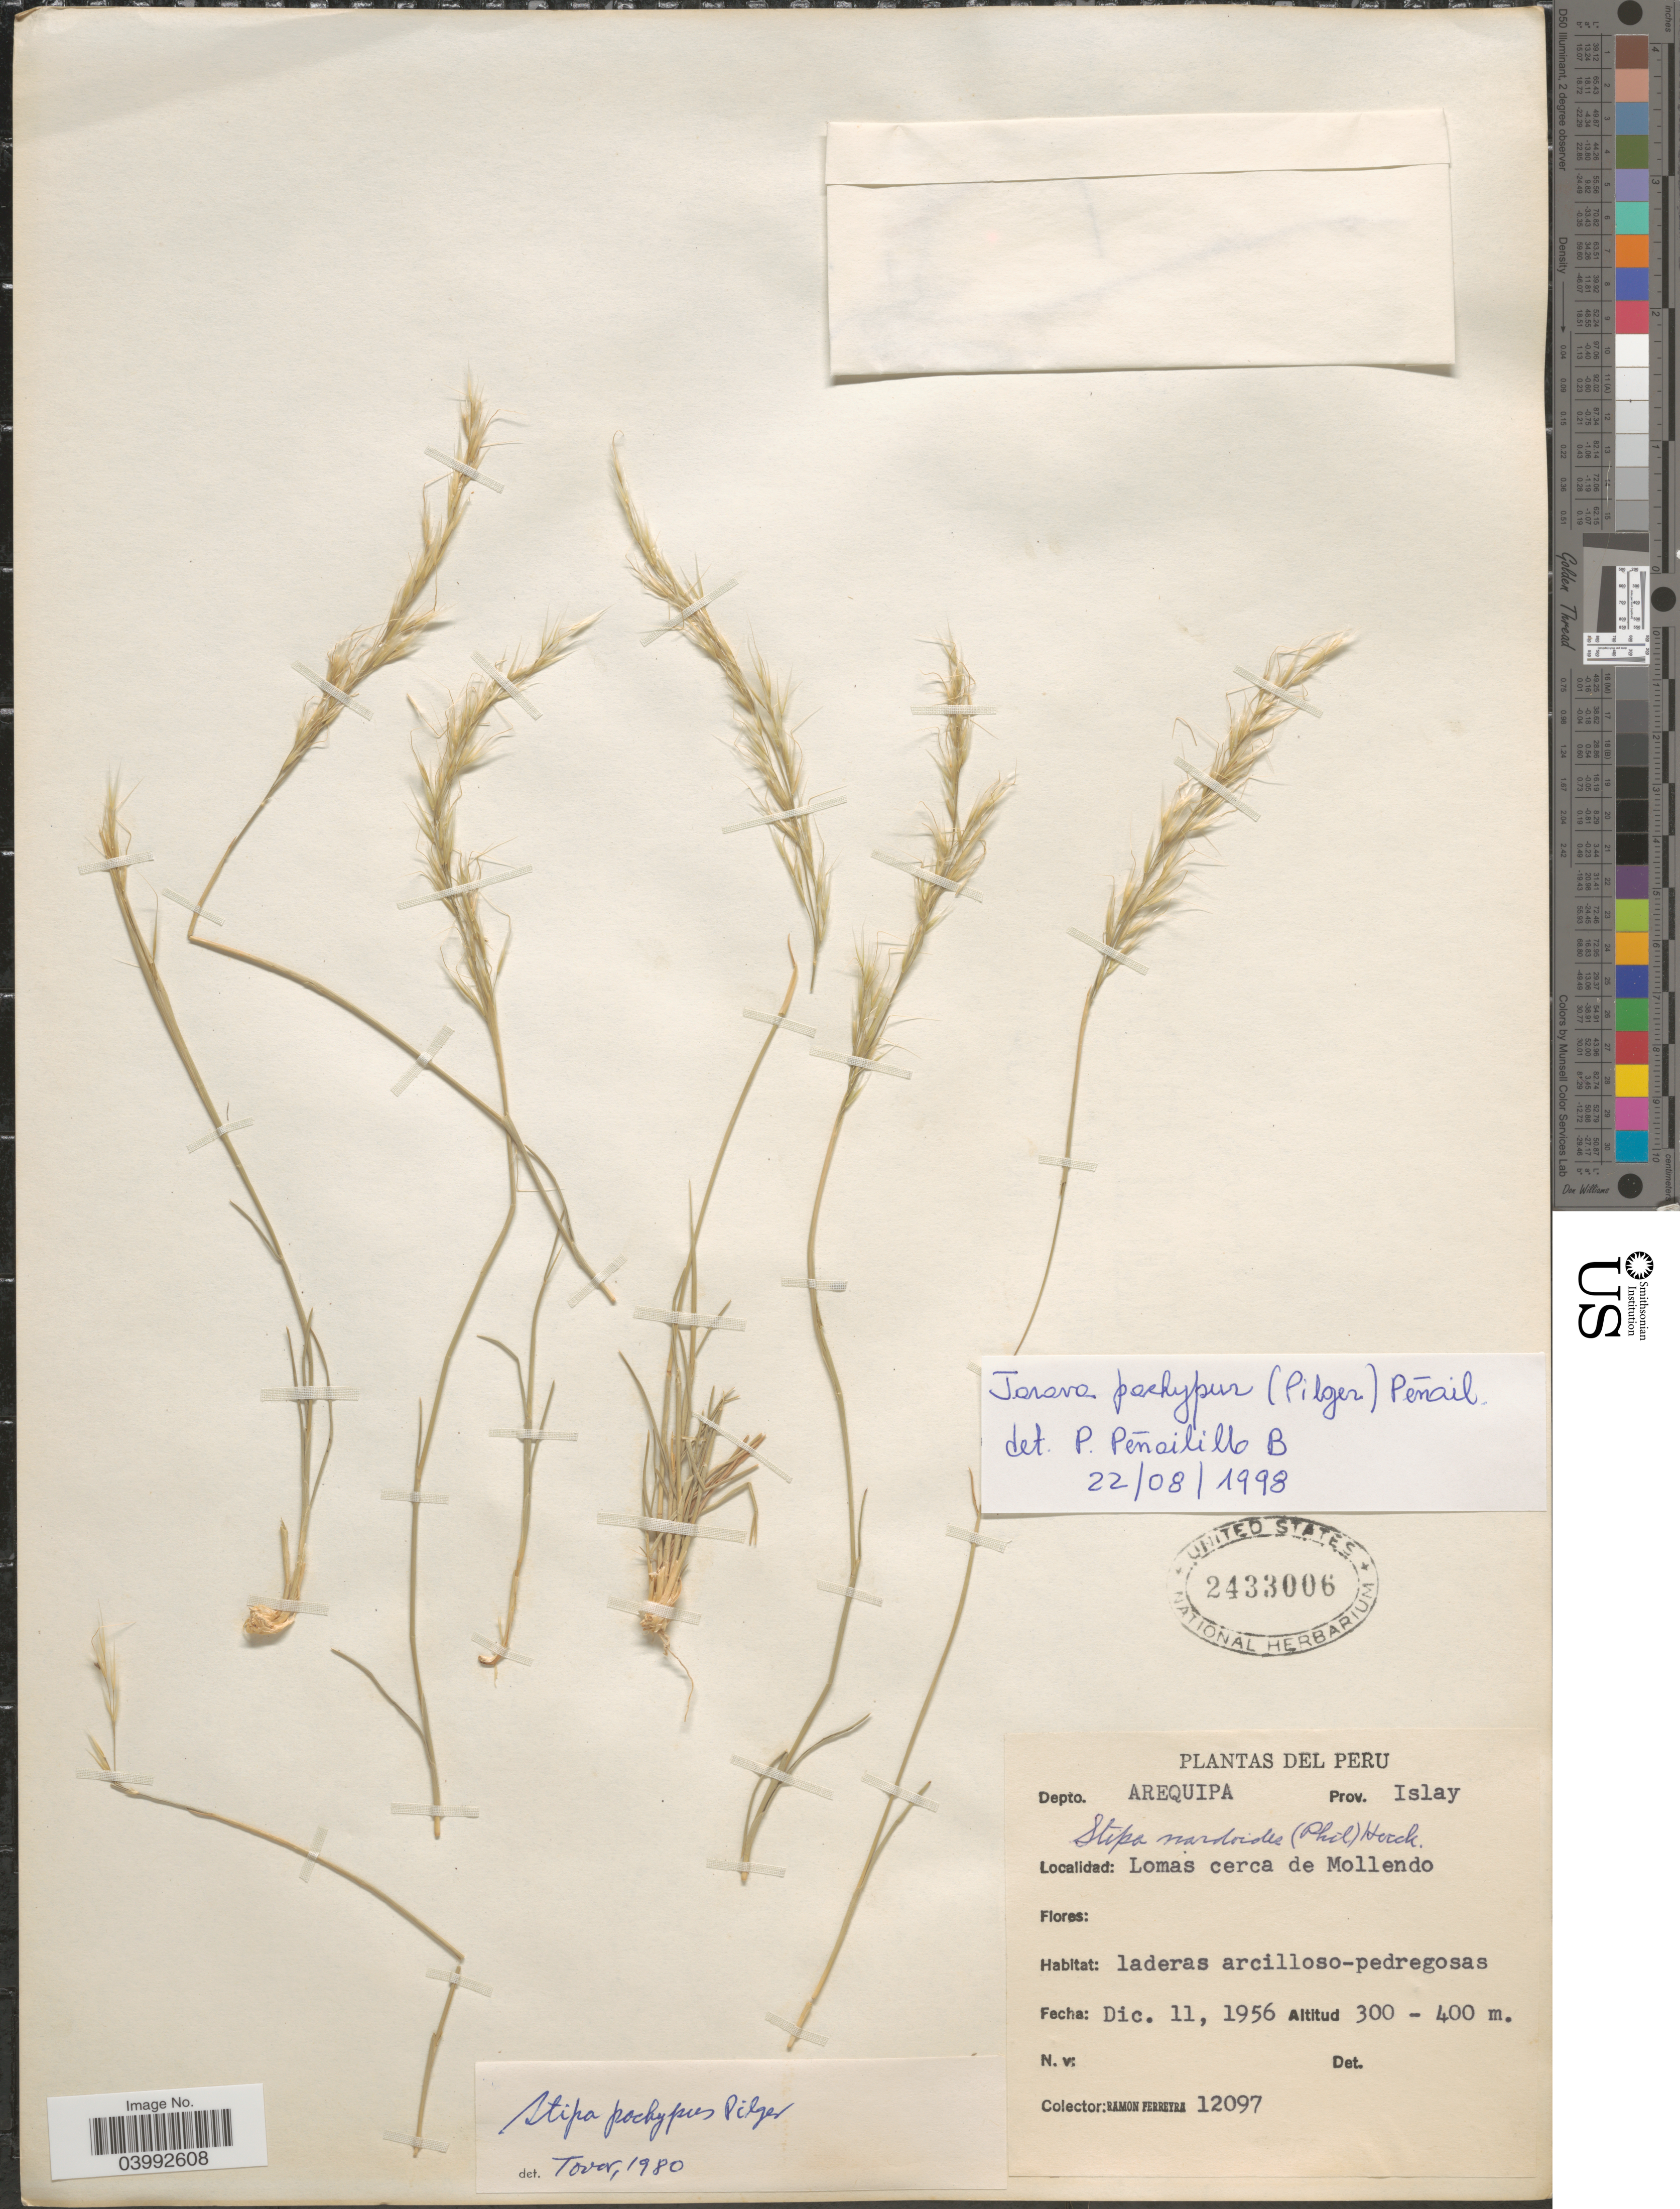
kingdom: Plantae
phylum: Tracheophyta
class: Liliopsida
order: Poales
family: Poaceae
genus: Jarava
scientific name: Jarava pachypus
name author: Pilg.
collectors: R. A. Ferreyra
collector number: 12097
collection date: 1956-12-11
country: Peru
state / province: Arequipa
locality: Depto. Arequipa. Prov. Islay. Lomas cerca de Mollendo.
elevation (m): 300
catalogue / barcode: US 2433006